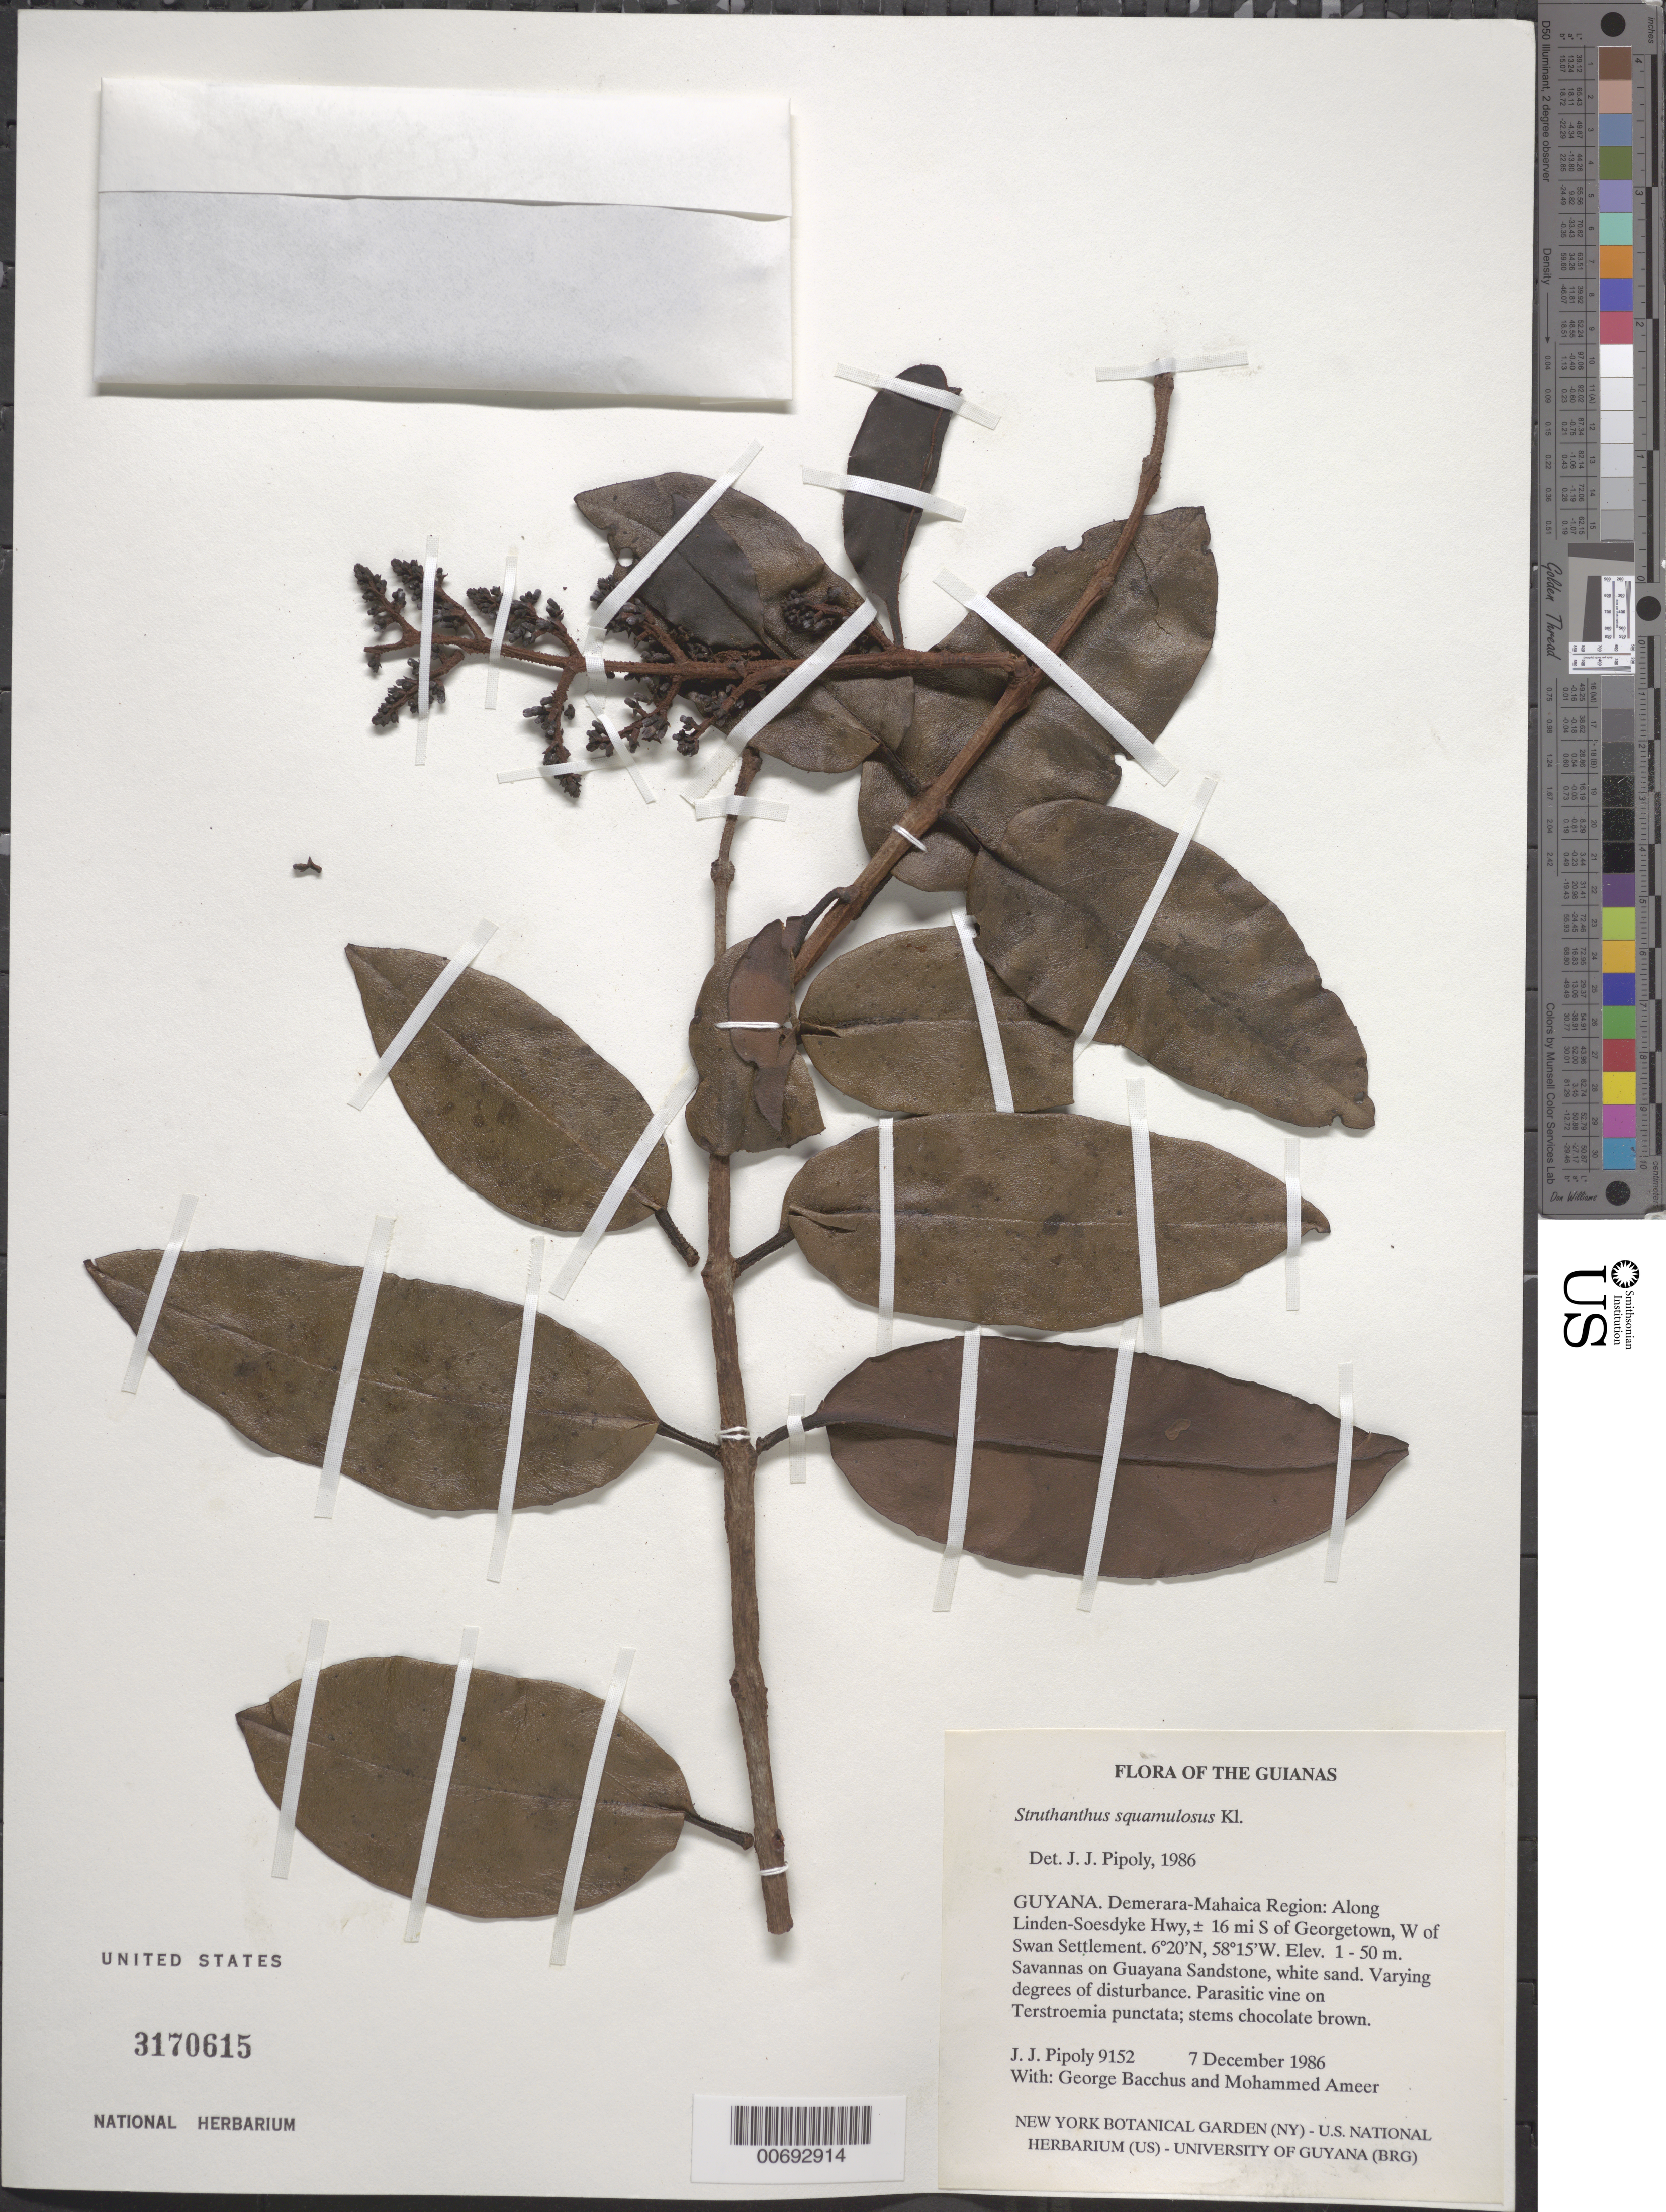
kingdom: Plantae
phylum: Tracheophyta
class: Magnoliopsida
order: Santalales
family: Loranthaceae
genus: Struthanthus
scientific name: Struthanthus squamulosus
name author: Klotzsch ex Eichler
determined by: Pipoly, J. J., III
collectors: J. J. Pipoly, G. Bacchus & M. Ameer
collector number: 9152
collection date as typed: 7 December 1986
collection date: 1986-12-07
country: Guyana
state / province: Demerara-Mahaica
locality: Along Linden-Soesdyke Hwy,± 16 mi S of Georgetown, W of Swan Settlement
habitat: Savannas on Guayana Sandstone, white sand. Varying degrees of disturbance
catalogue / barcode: US 3170615